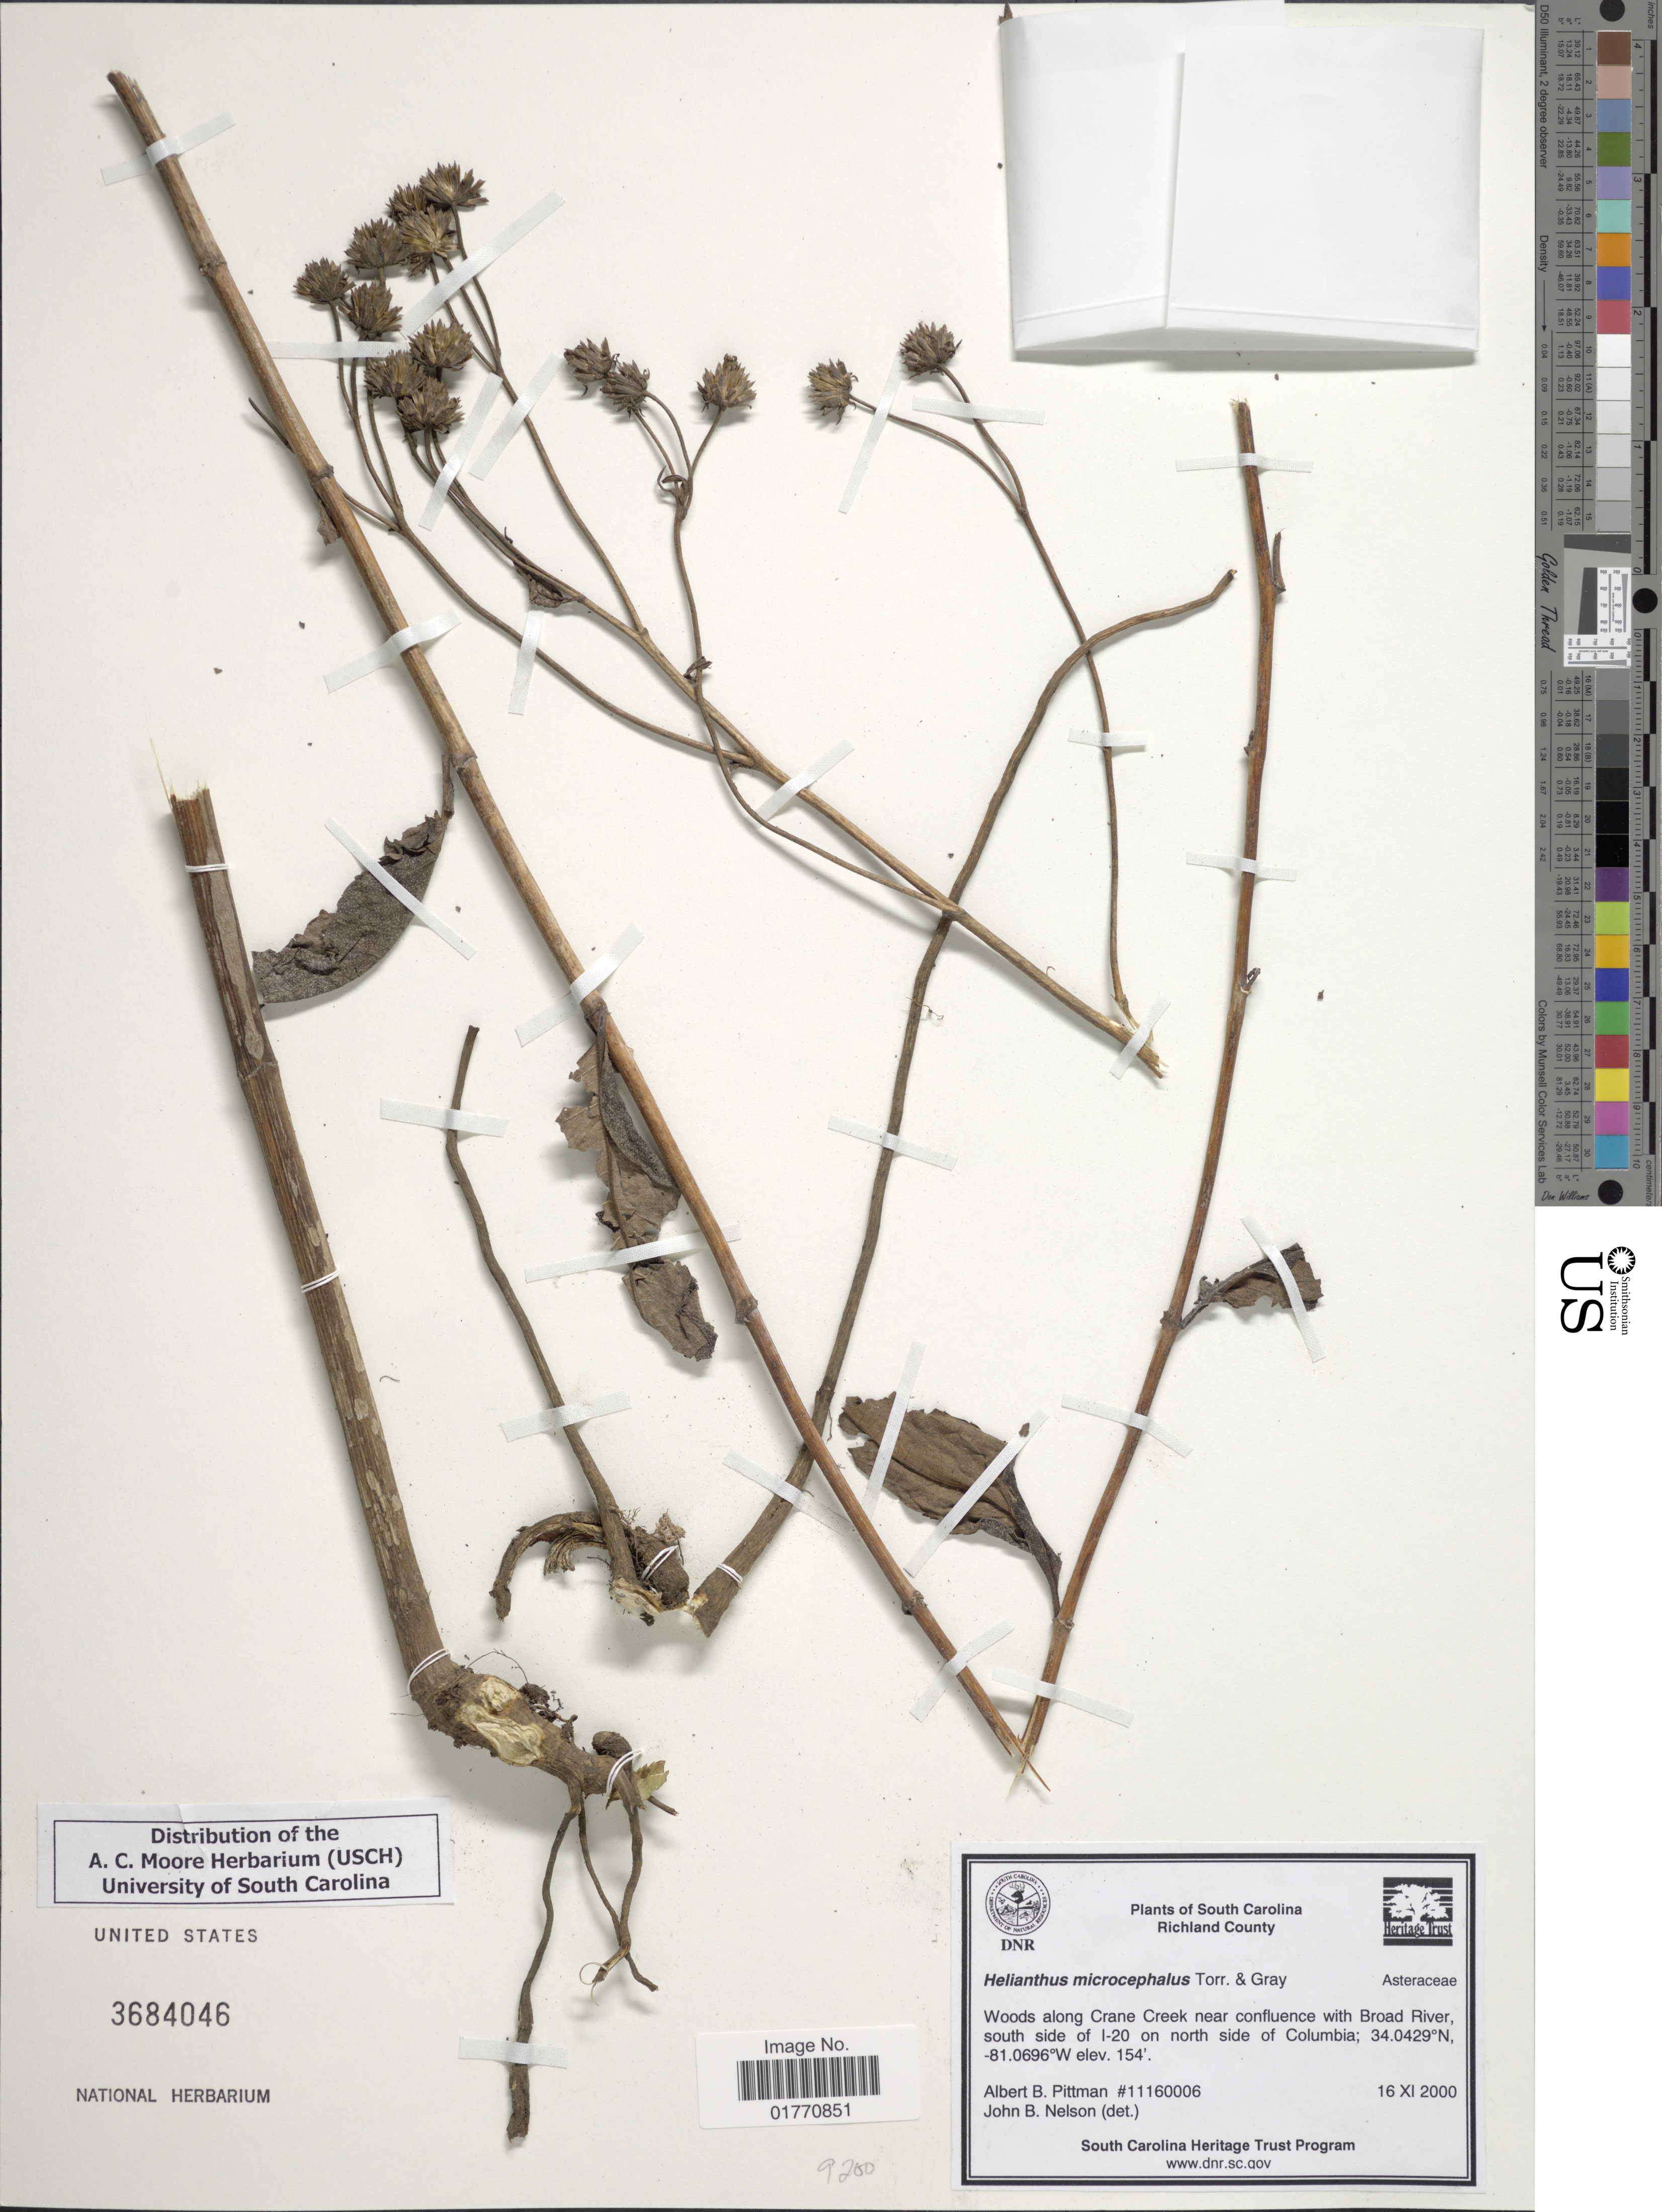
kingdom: Plantae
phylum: Tracheophyta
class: Magnoliopsida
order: Asterales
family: Asteraceae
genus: Helianthus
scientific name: Helianthus microcephalus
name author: Torr. & A. Gray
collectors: A. B. Pittman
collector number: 11160006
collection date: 2000-11-16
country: United States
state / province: South Carolina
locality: Richland County, woods along Crane Creek near confluence with Briad River, south side of I-20 on north side of Columbia.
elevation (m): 47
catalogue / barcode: US 3684046